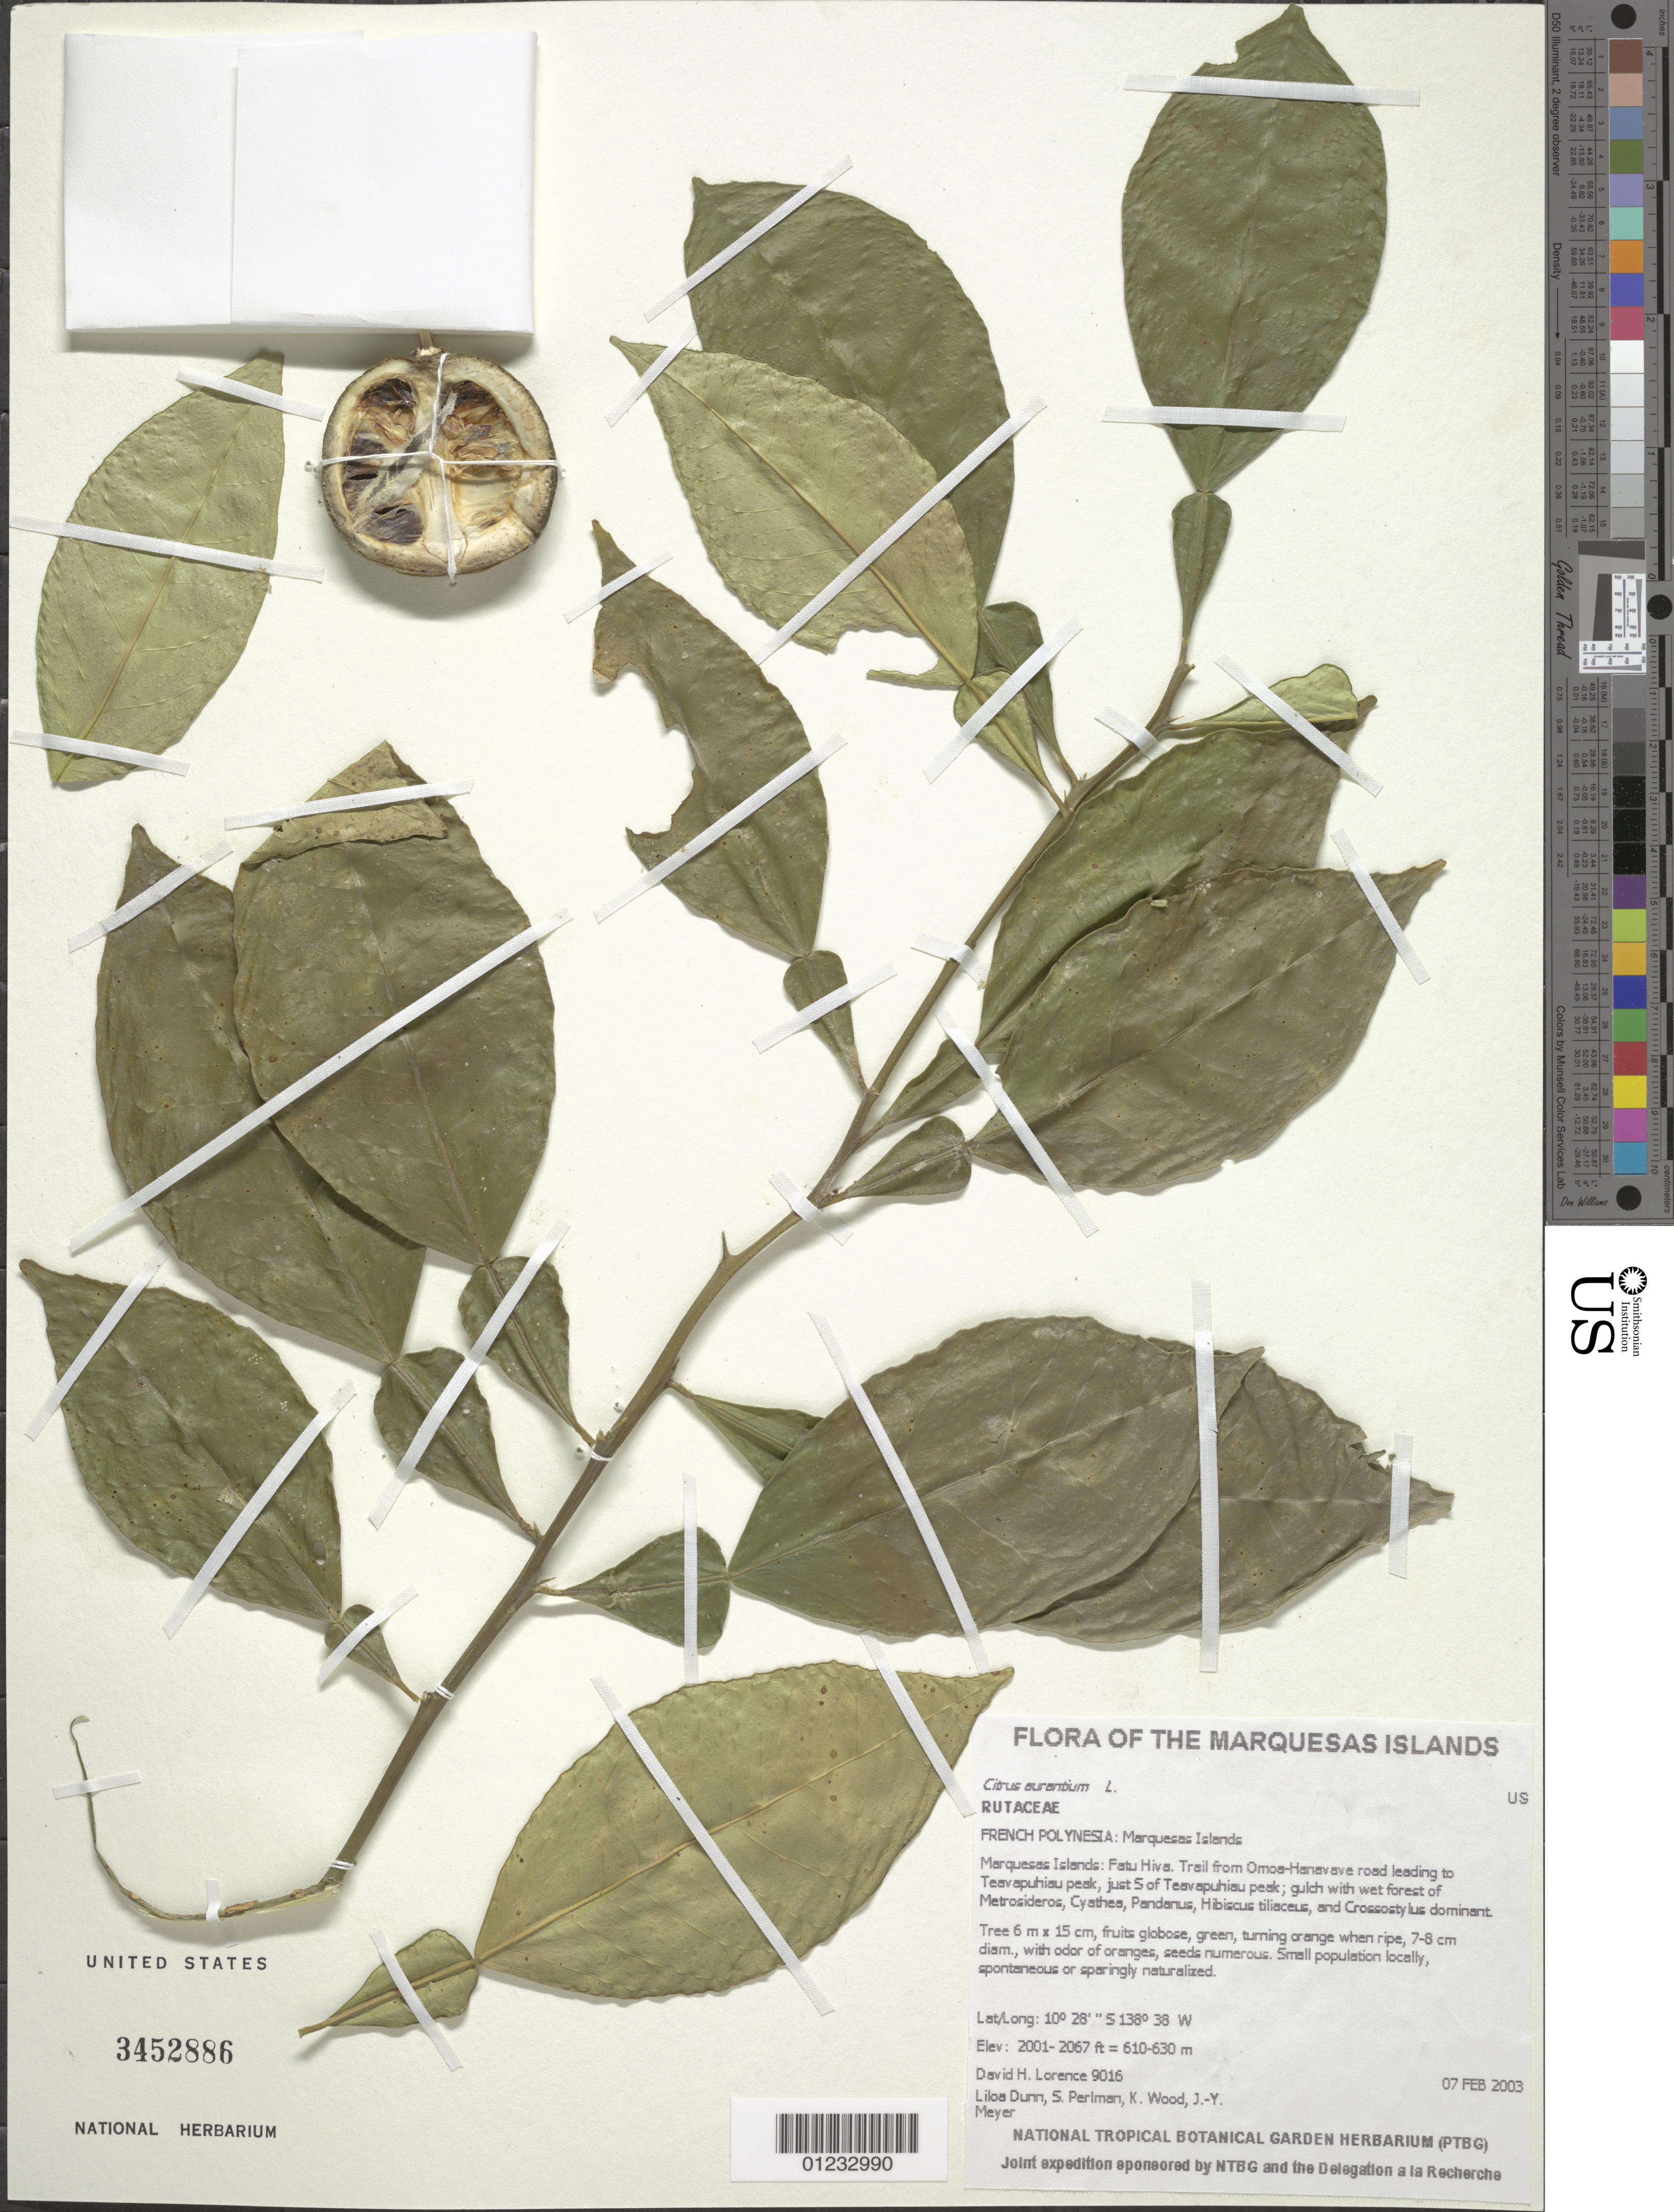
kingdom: Plantae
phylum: Tracheophyta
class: Magnoliopsida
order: Sapindales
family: Rutaceae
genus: Citrus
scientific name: Citrus x aurantium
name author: L.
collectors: D. Lorence, L. Dunn, S. P. Perlman, K. R. Wood & J.-Y. Meyer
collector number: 9016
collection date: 2003-02-07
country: French Polynesia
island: Fatu Hiva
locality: Trail from Omoa-Hanavave road leading to Teavapuhiau peak, just S of Teavapuhiau peak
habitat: Gulch with wet forest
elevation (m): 610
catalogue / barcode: US 3452886